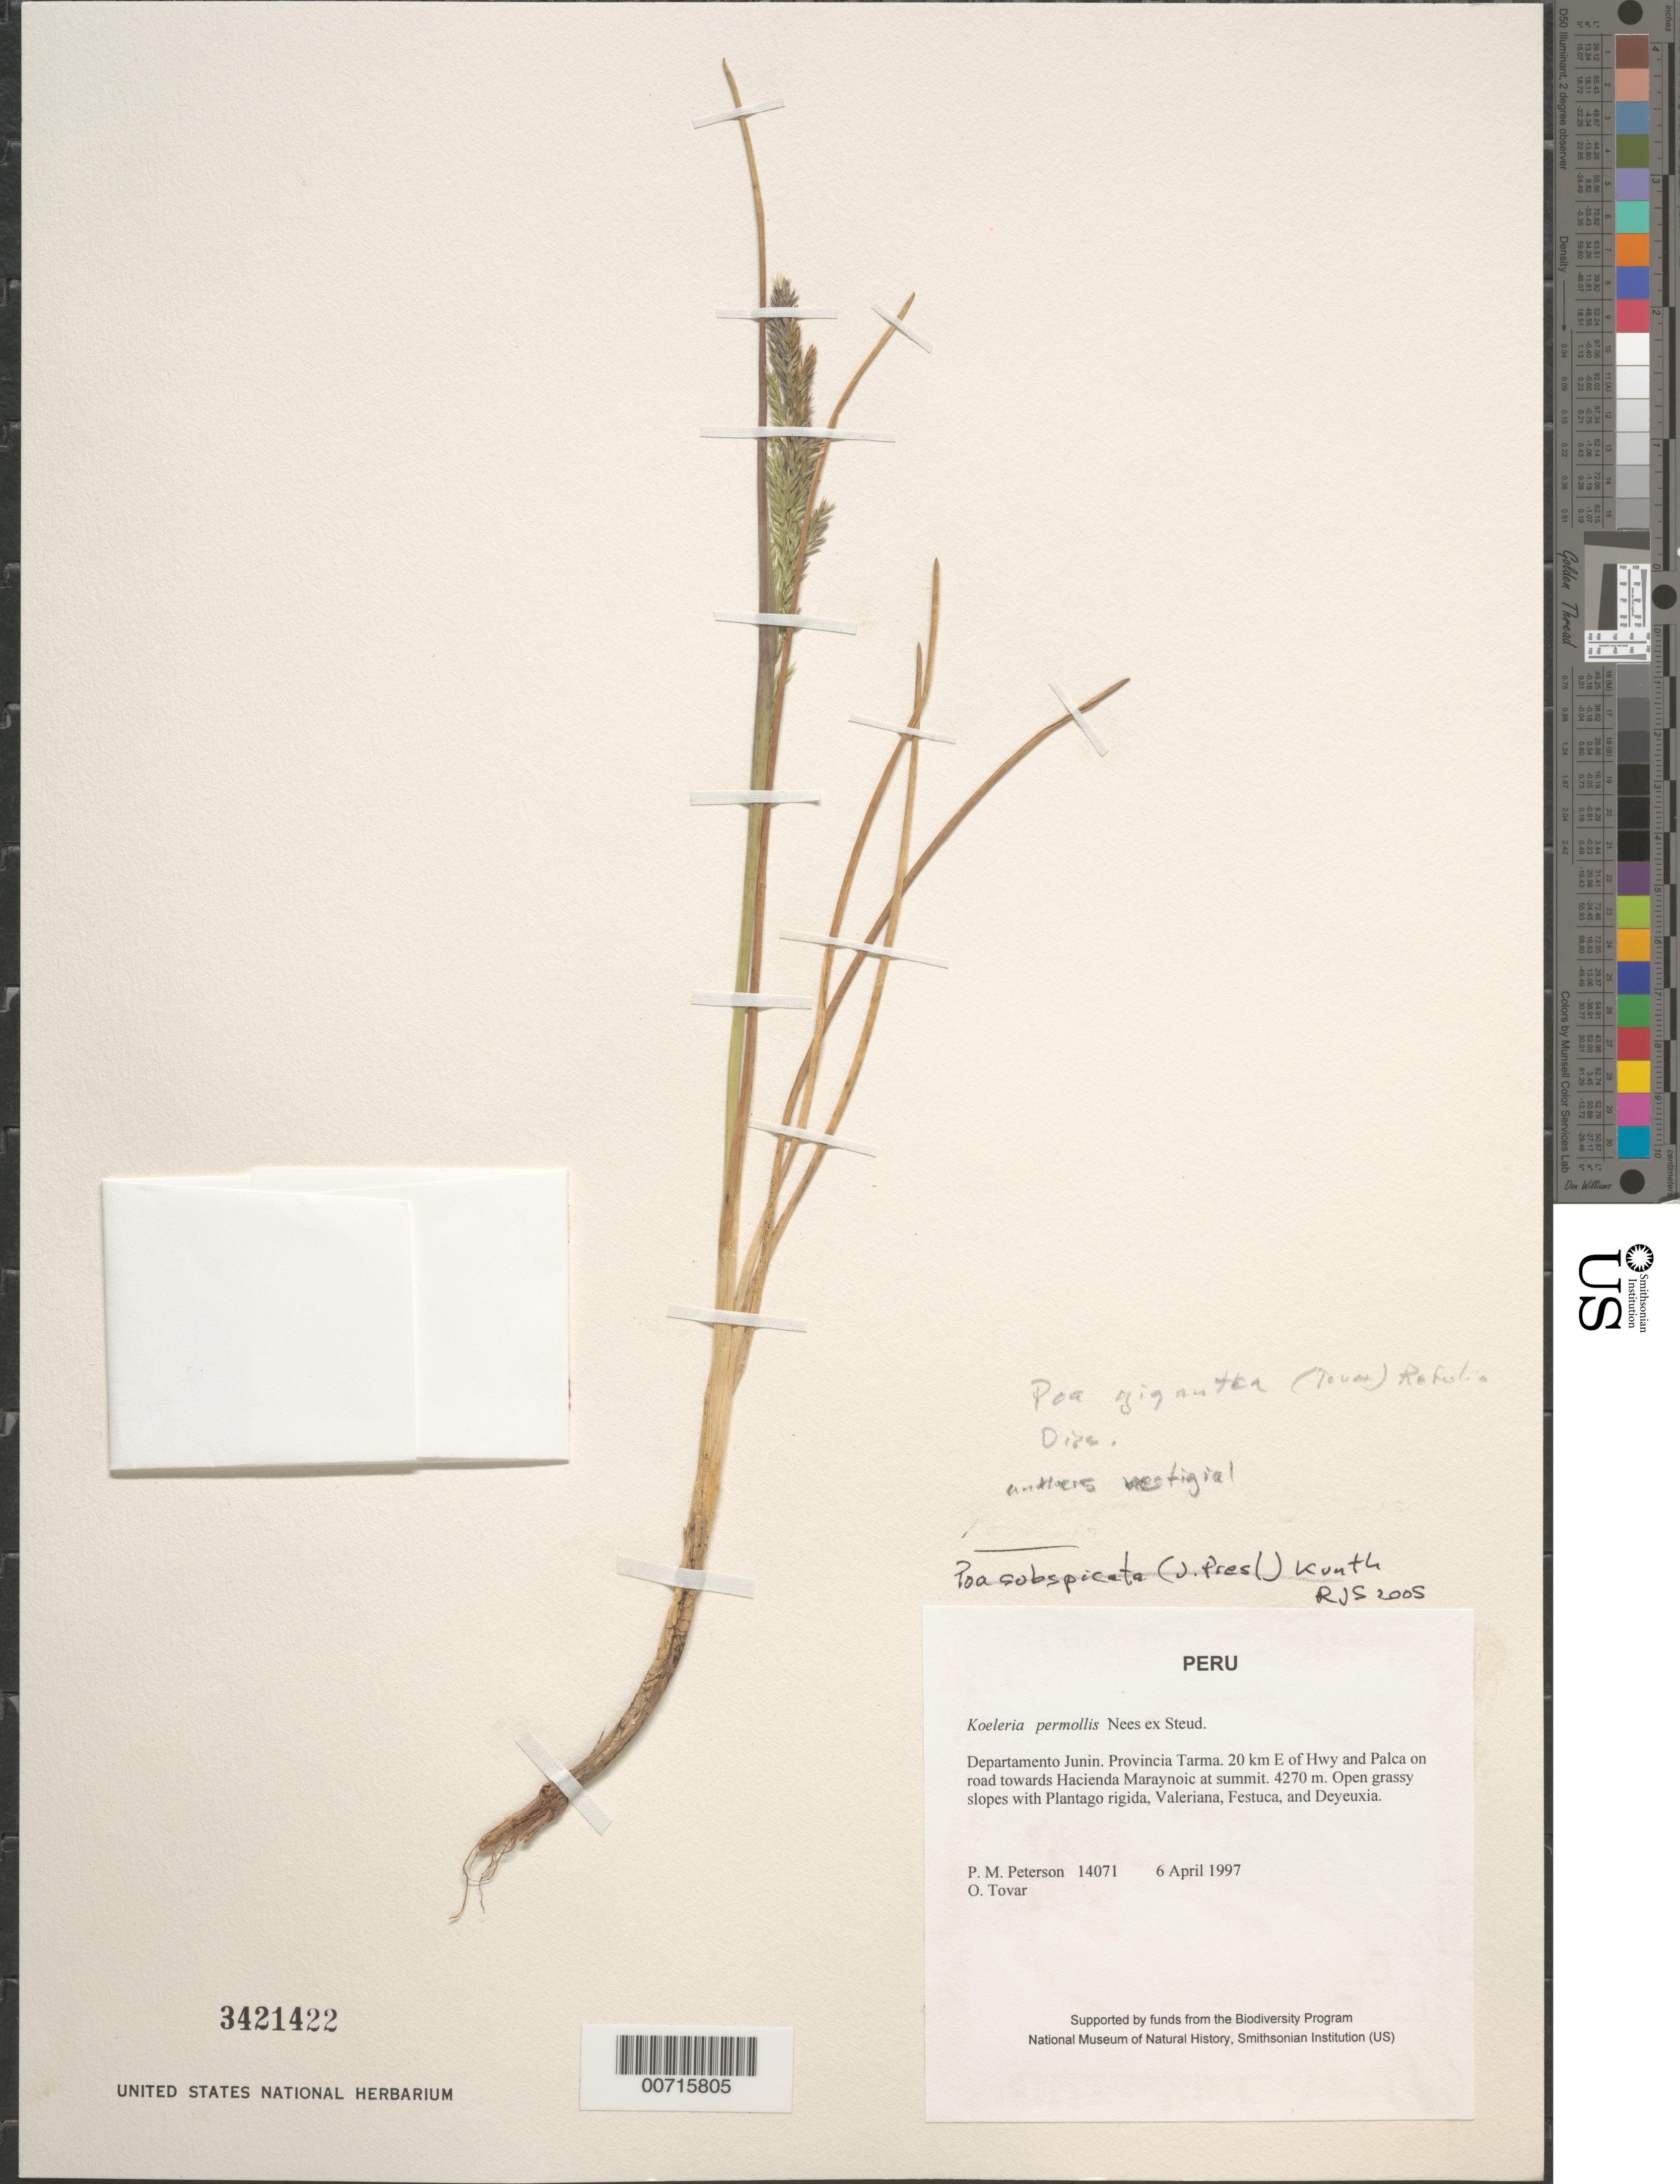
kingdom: Plantae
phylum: Tracheophyta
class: Liliopsida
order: Poales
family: Poaceae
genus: Poa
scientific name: Poa gigantea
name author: (Tovar) Refulio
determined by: Soreng, Robert J., Research Associate (BOT), Smithsonian Institution - National Museum of Natural History (UNITED STATES)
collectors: P. M. Peterson & Ó. Tovar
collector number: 14071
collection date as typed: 06 Apr 1997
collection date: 1997-04-06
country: Peru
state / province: Junín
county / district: Tarma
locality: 20 km E of Hwy and Palca on road towards Hacienda Maraynoic at summit.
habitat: Open grassy slopes with Plantago rigida, Valeriana, Festuca, and Deyeuxia.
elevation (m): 4270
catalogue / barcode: US 3421422